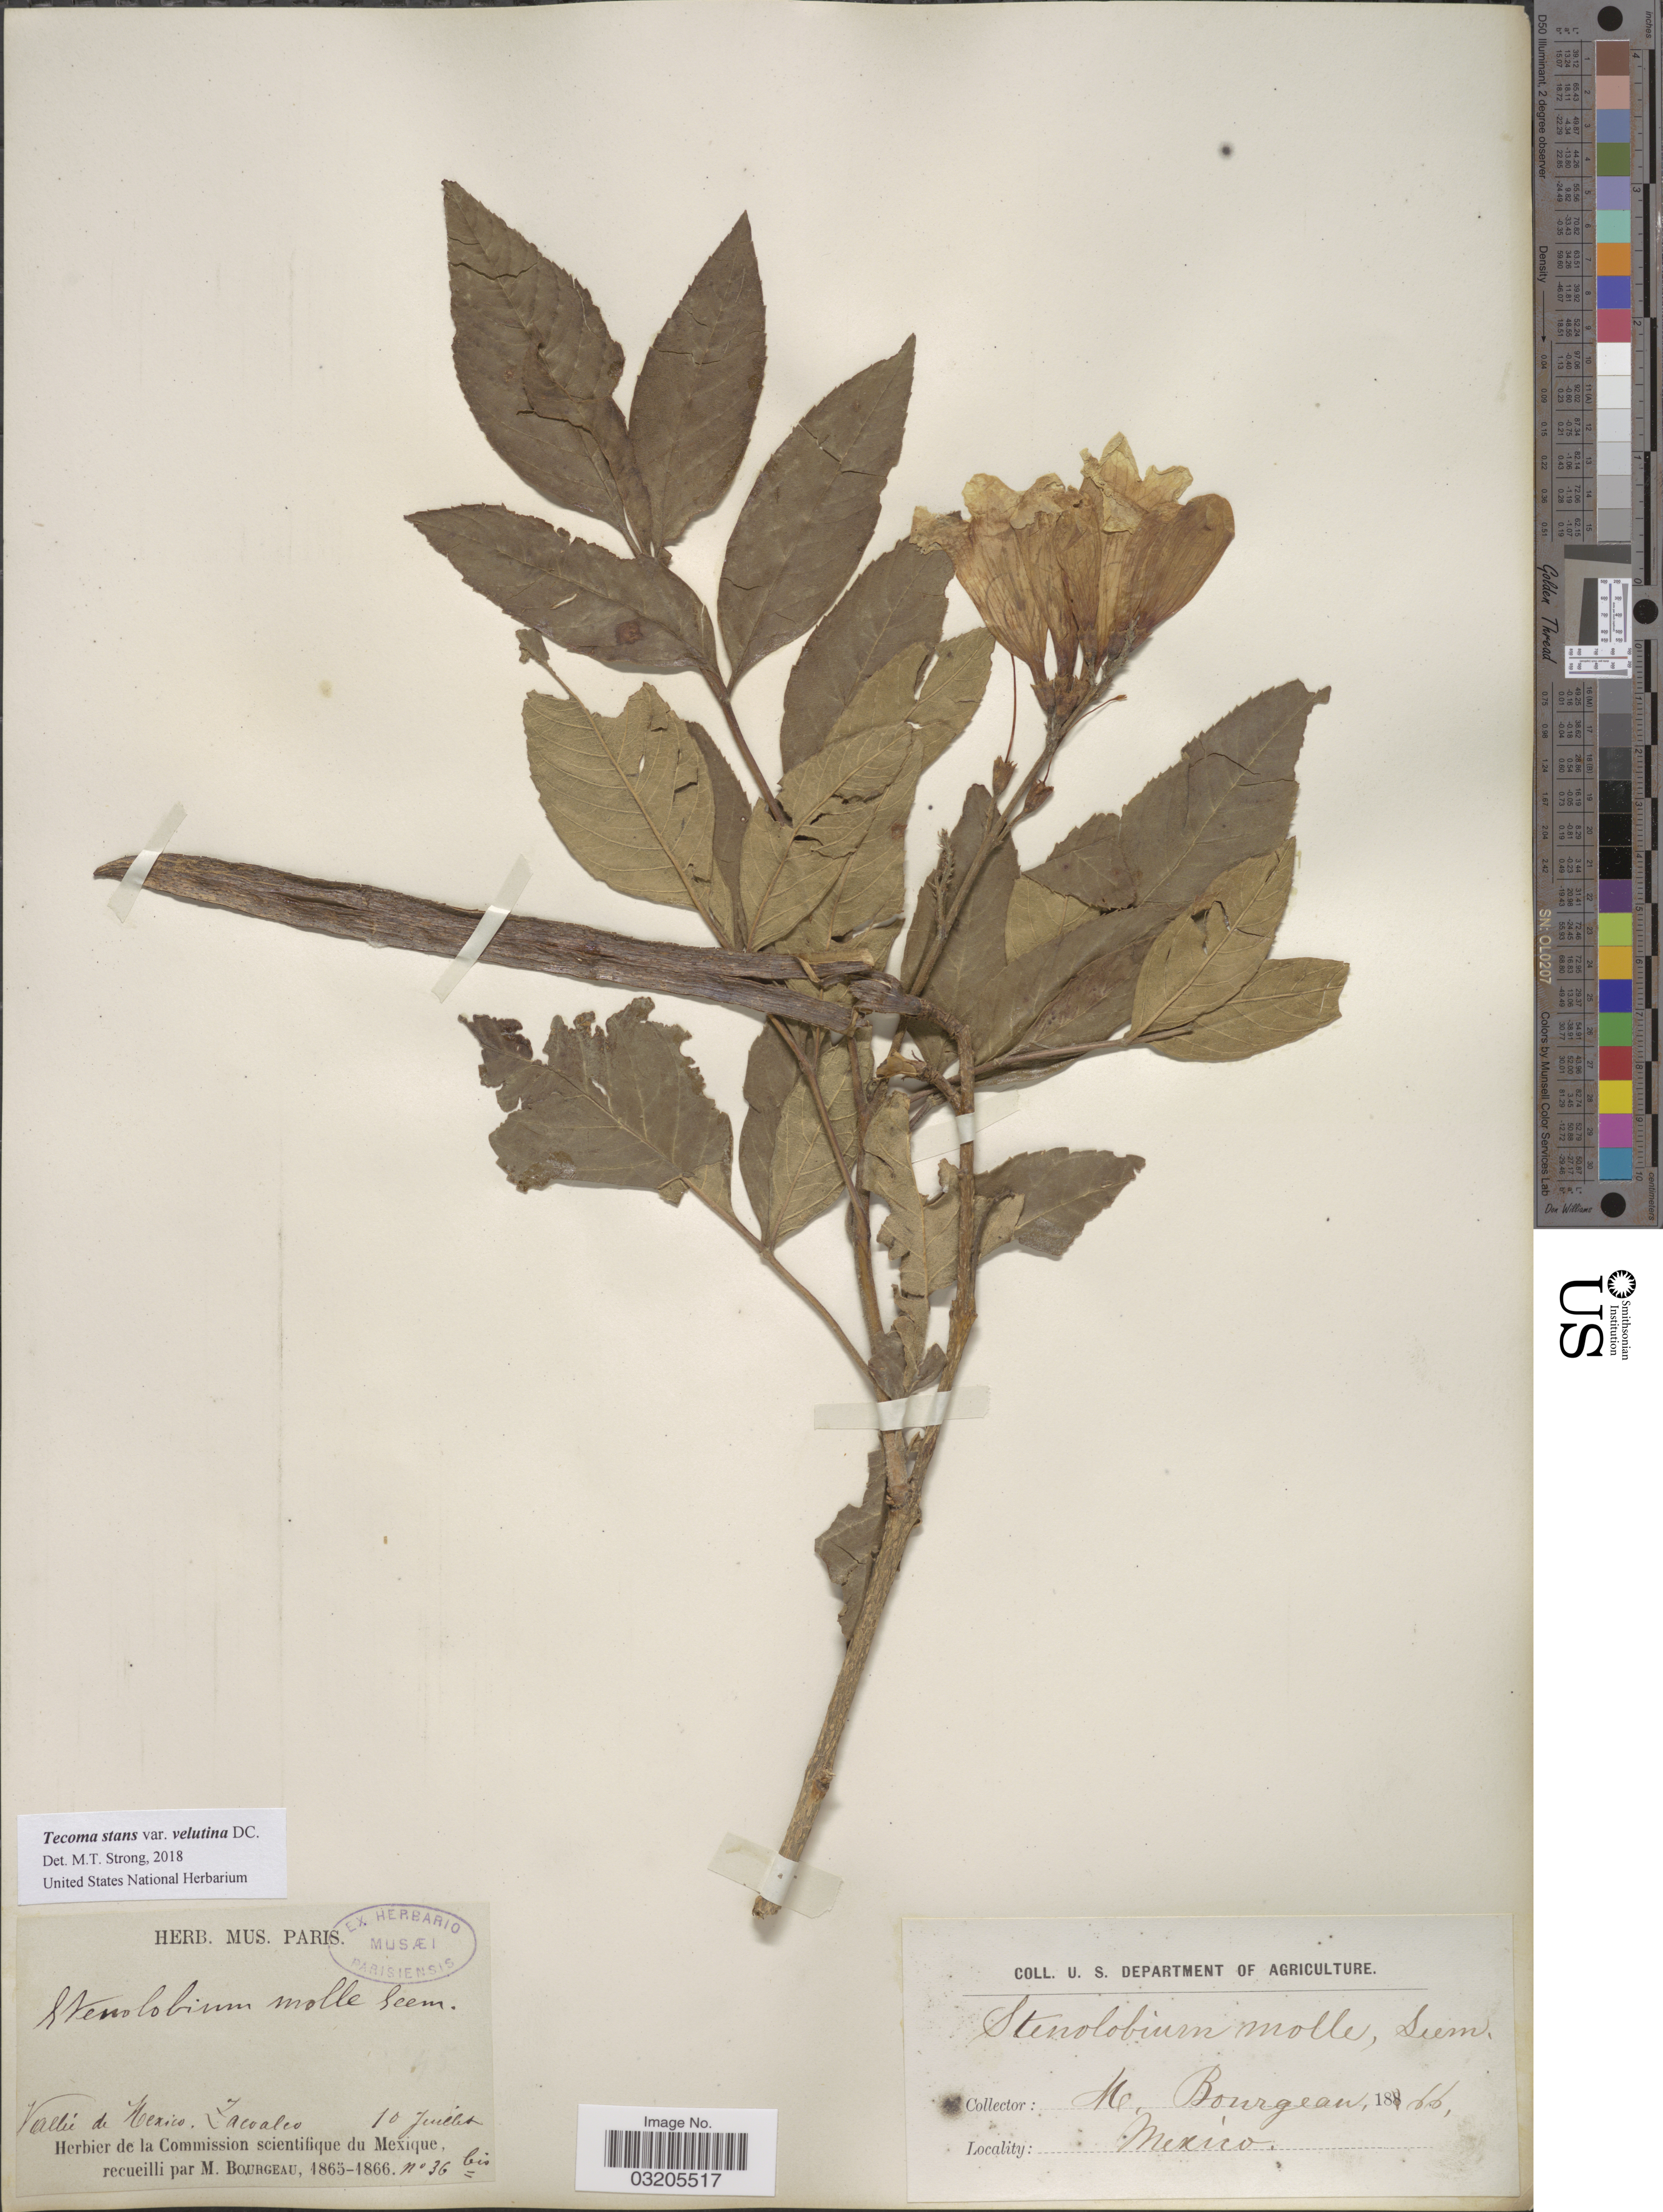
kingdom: Plantae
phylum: Tracheophyta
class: Magnoliopsida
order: Lamiales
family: Bignoniaceae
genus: Tecoma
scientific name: Tecoma stans var. velutina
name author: DC.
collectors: M. Bourgeau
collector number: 36bis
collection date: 1865-07-10/1866-07-10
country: Mexico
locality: Vallée de Mexico, Zacoalco.